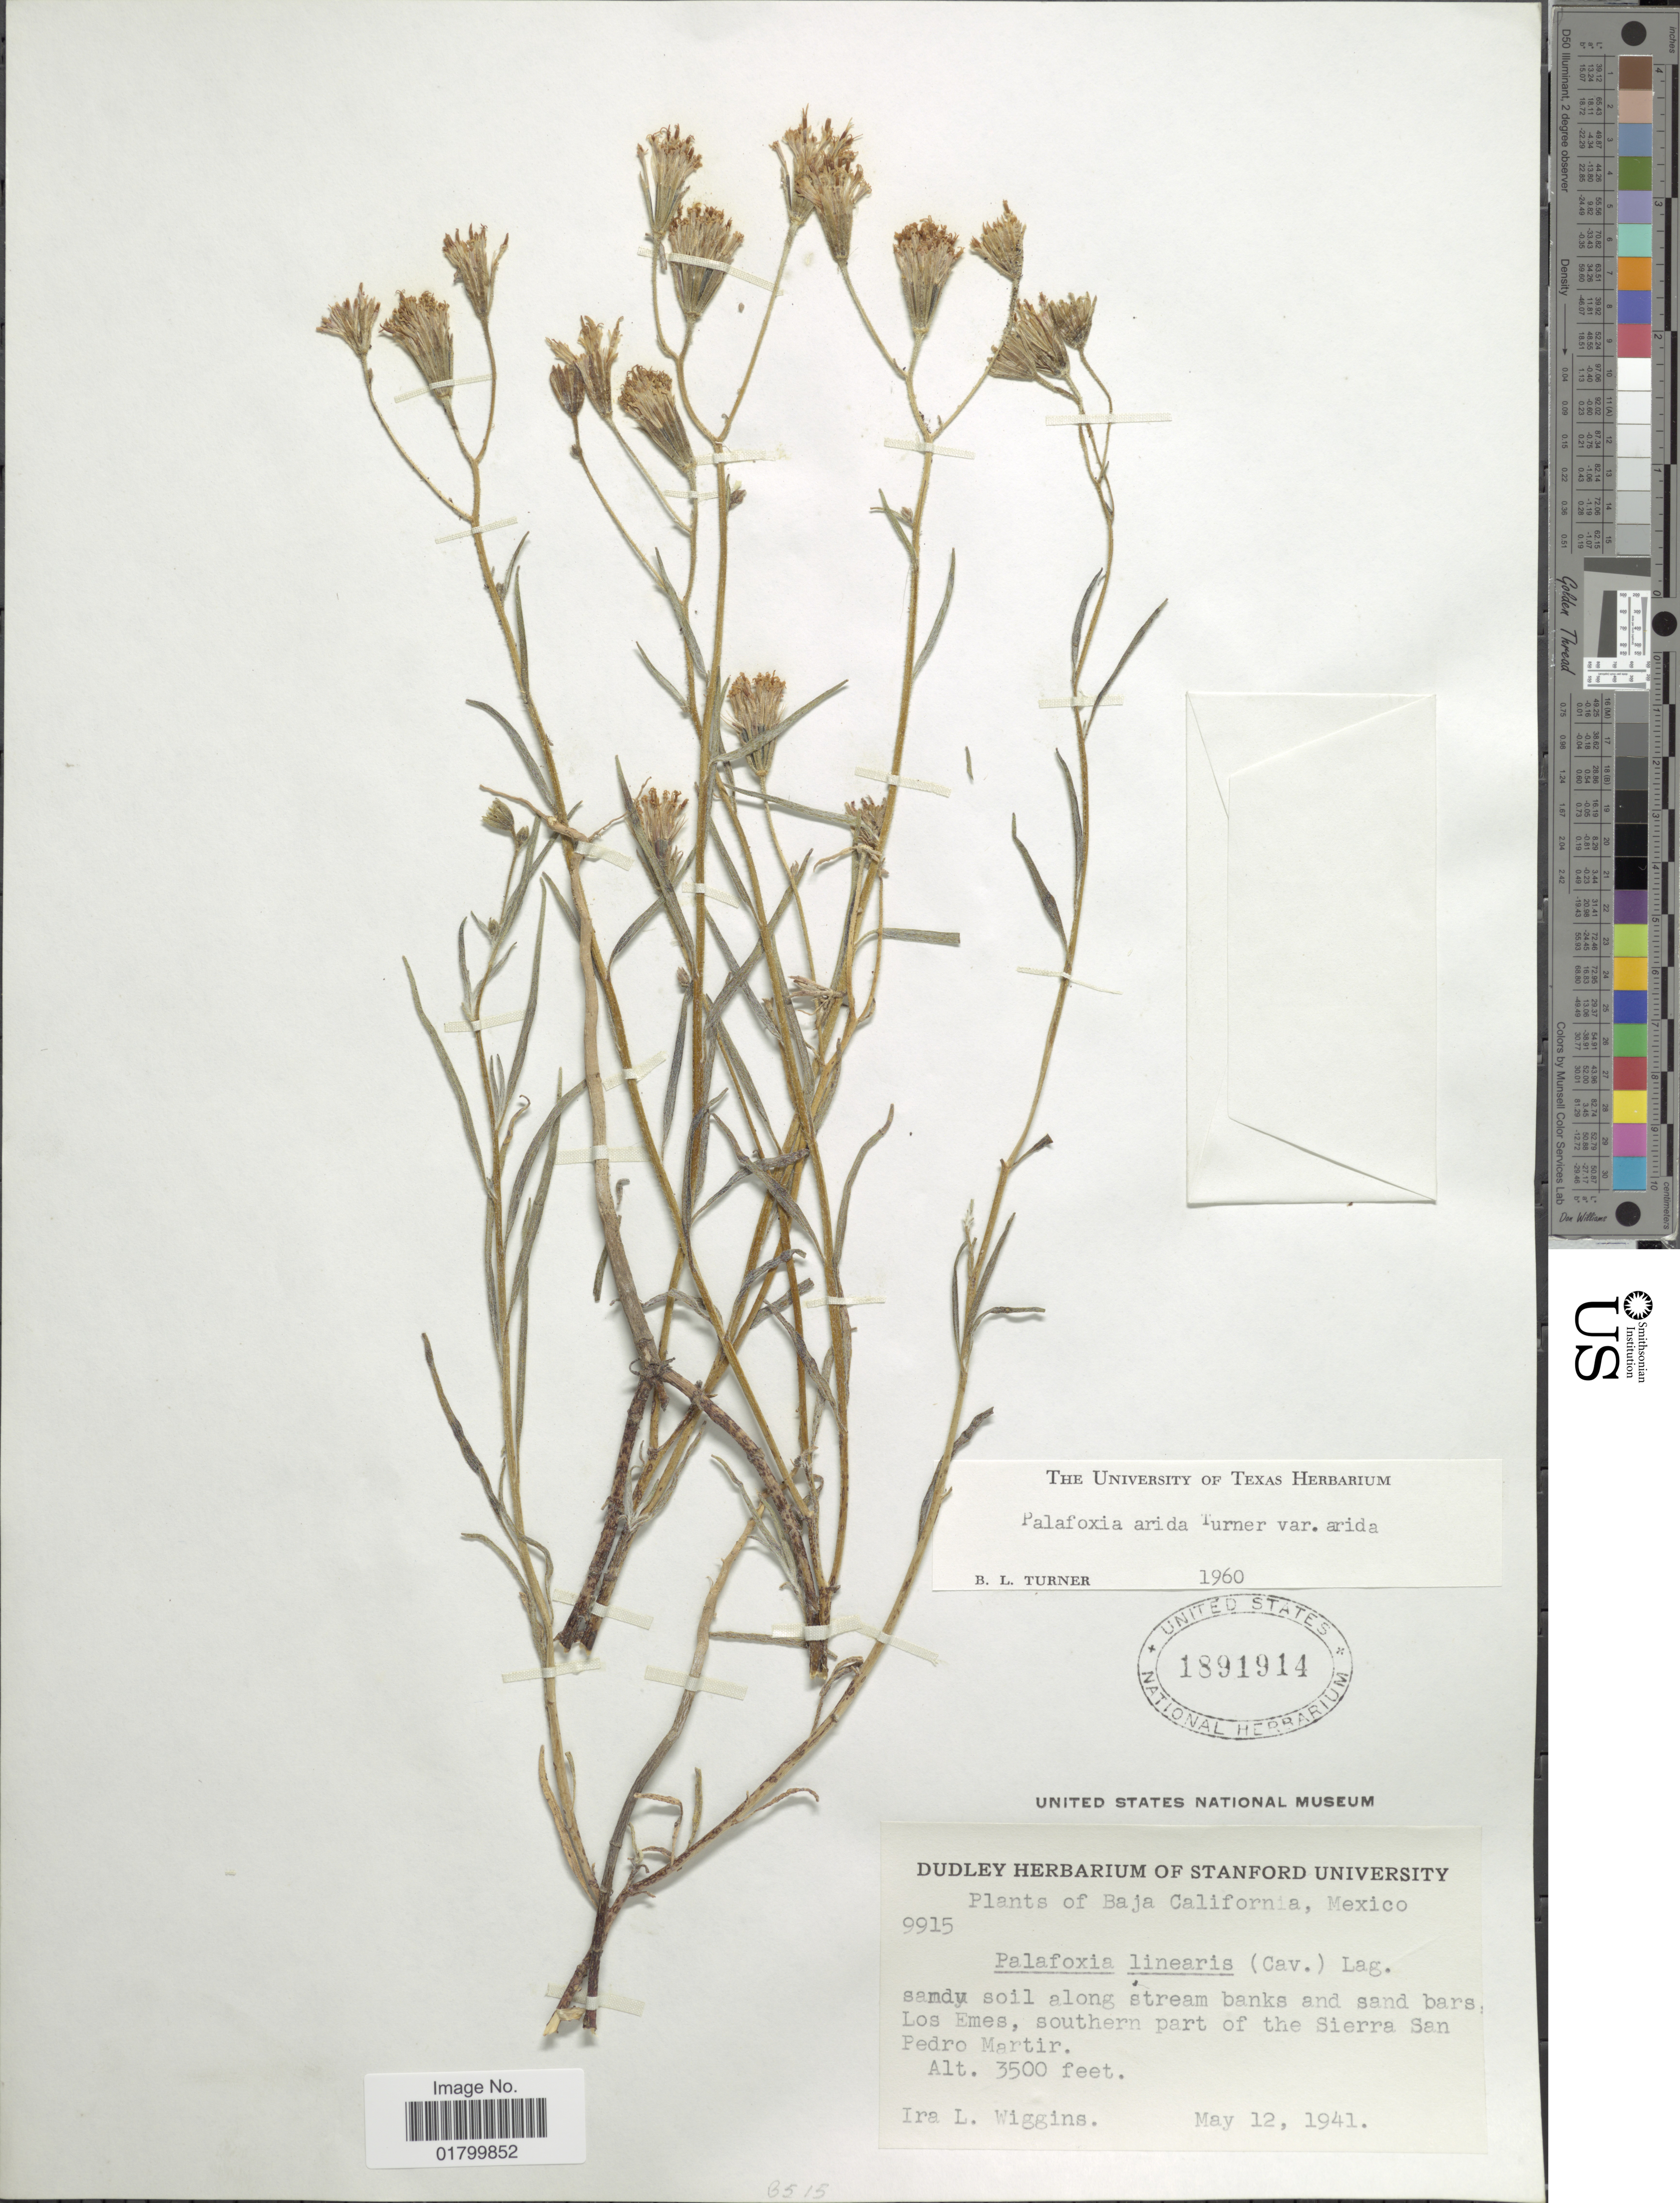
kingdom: Plantae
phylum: Tracheophyta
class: Magnoliopsida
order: Asterales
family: Asteraceae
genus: Palafoxia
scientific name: Palafoxia arida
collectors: I. L. Wiggins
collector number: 9915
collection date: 1941-05-12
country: Mexico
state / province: Baja California Sur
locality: Baja California, Mexico, Los Emes, southern part of the Sierra Sam Pedro Martir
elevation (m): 1067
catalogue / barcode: US 1891914